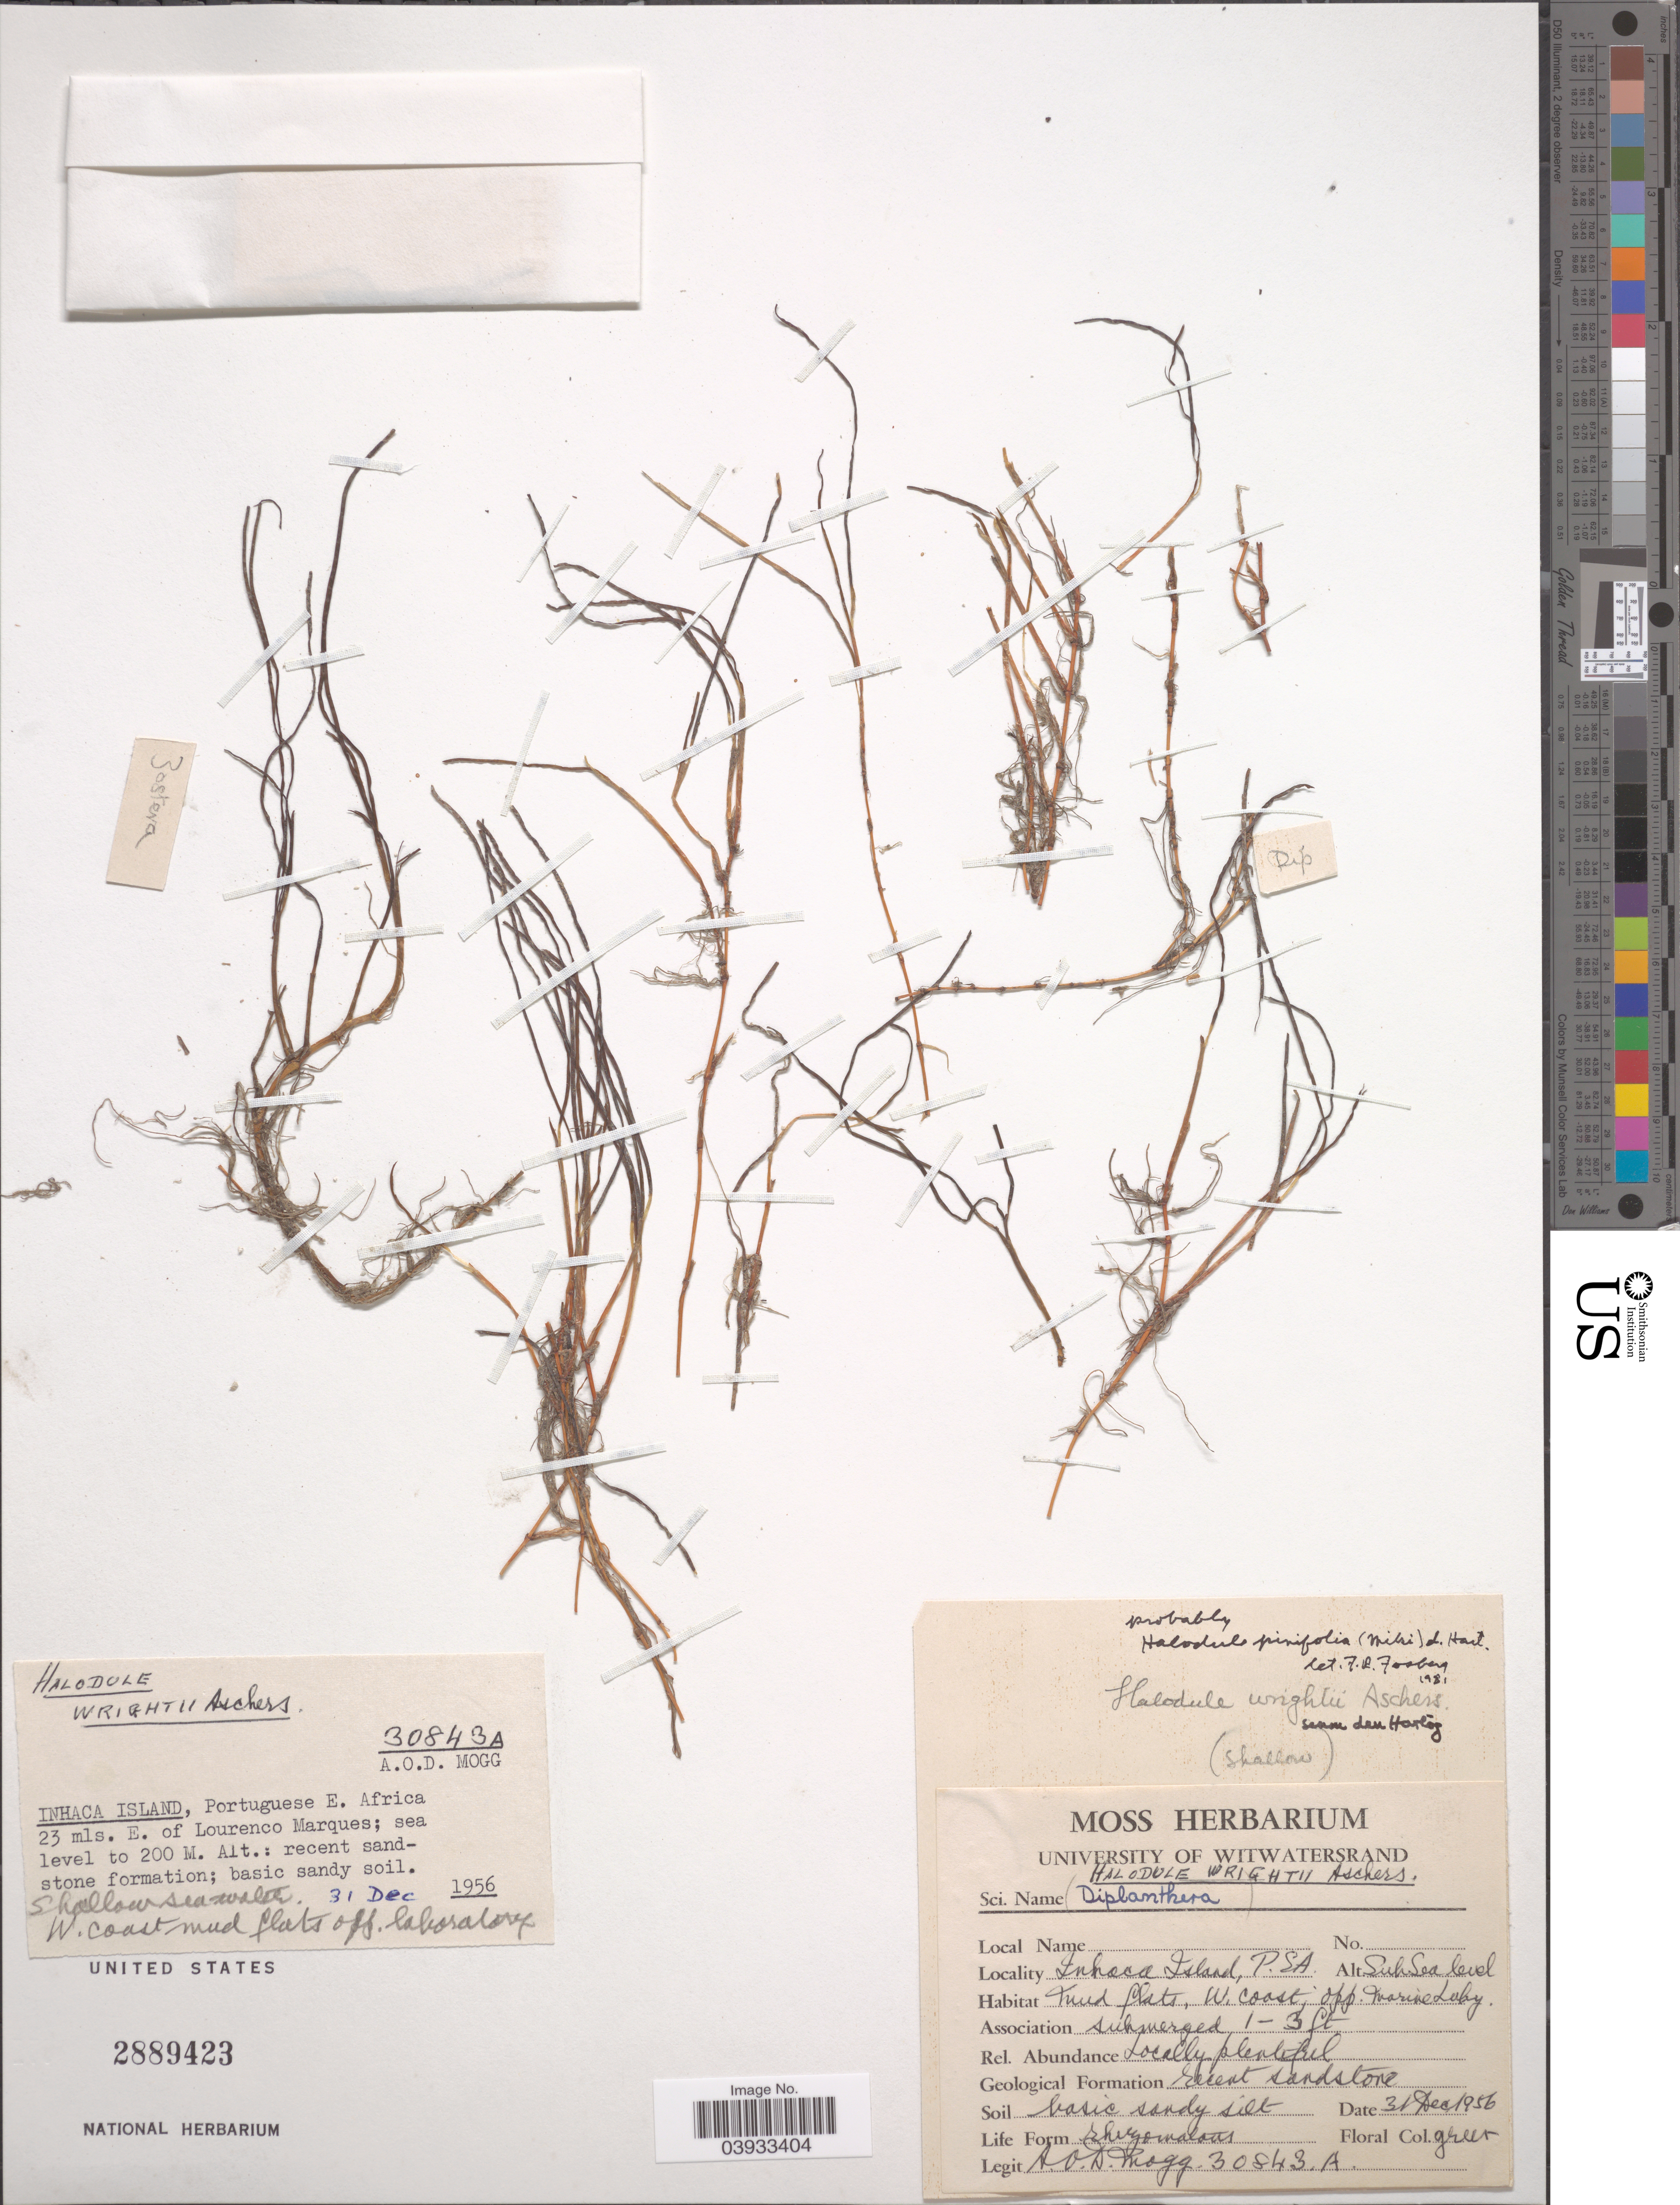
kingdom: Plantae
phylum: Tracheophyta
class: Liliopsida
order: Alismatales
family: Cymodoceaceae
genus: Halodule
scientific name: Halodule wrightii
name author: Asch.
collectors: A. O. Mogg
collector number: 30843A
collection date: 1956-12-31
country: Mozambique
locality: Inhaca Island, Portuguese E. Africa 23 mls. E. of Lourenco Marques. W. coast mud flats off laboratory.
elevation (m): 0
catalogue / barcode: US 2889423